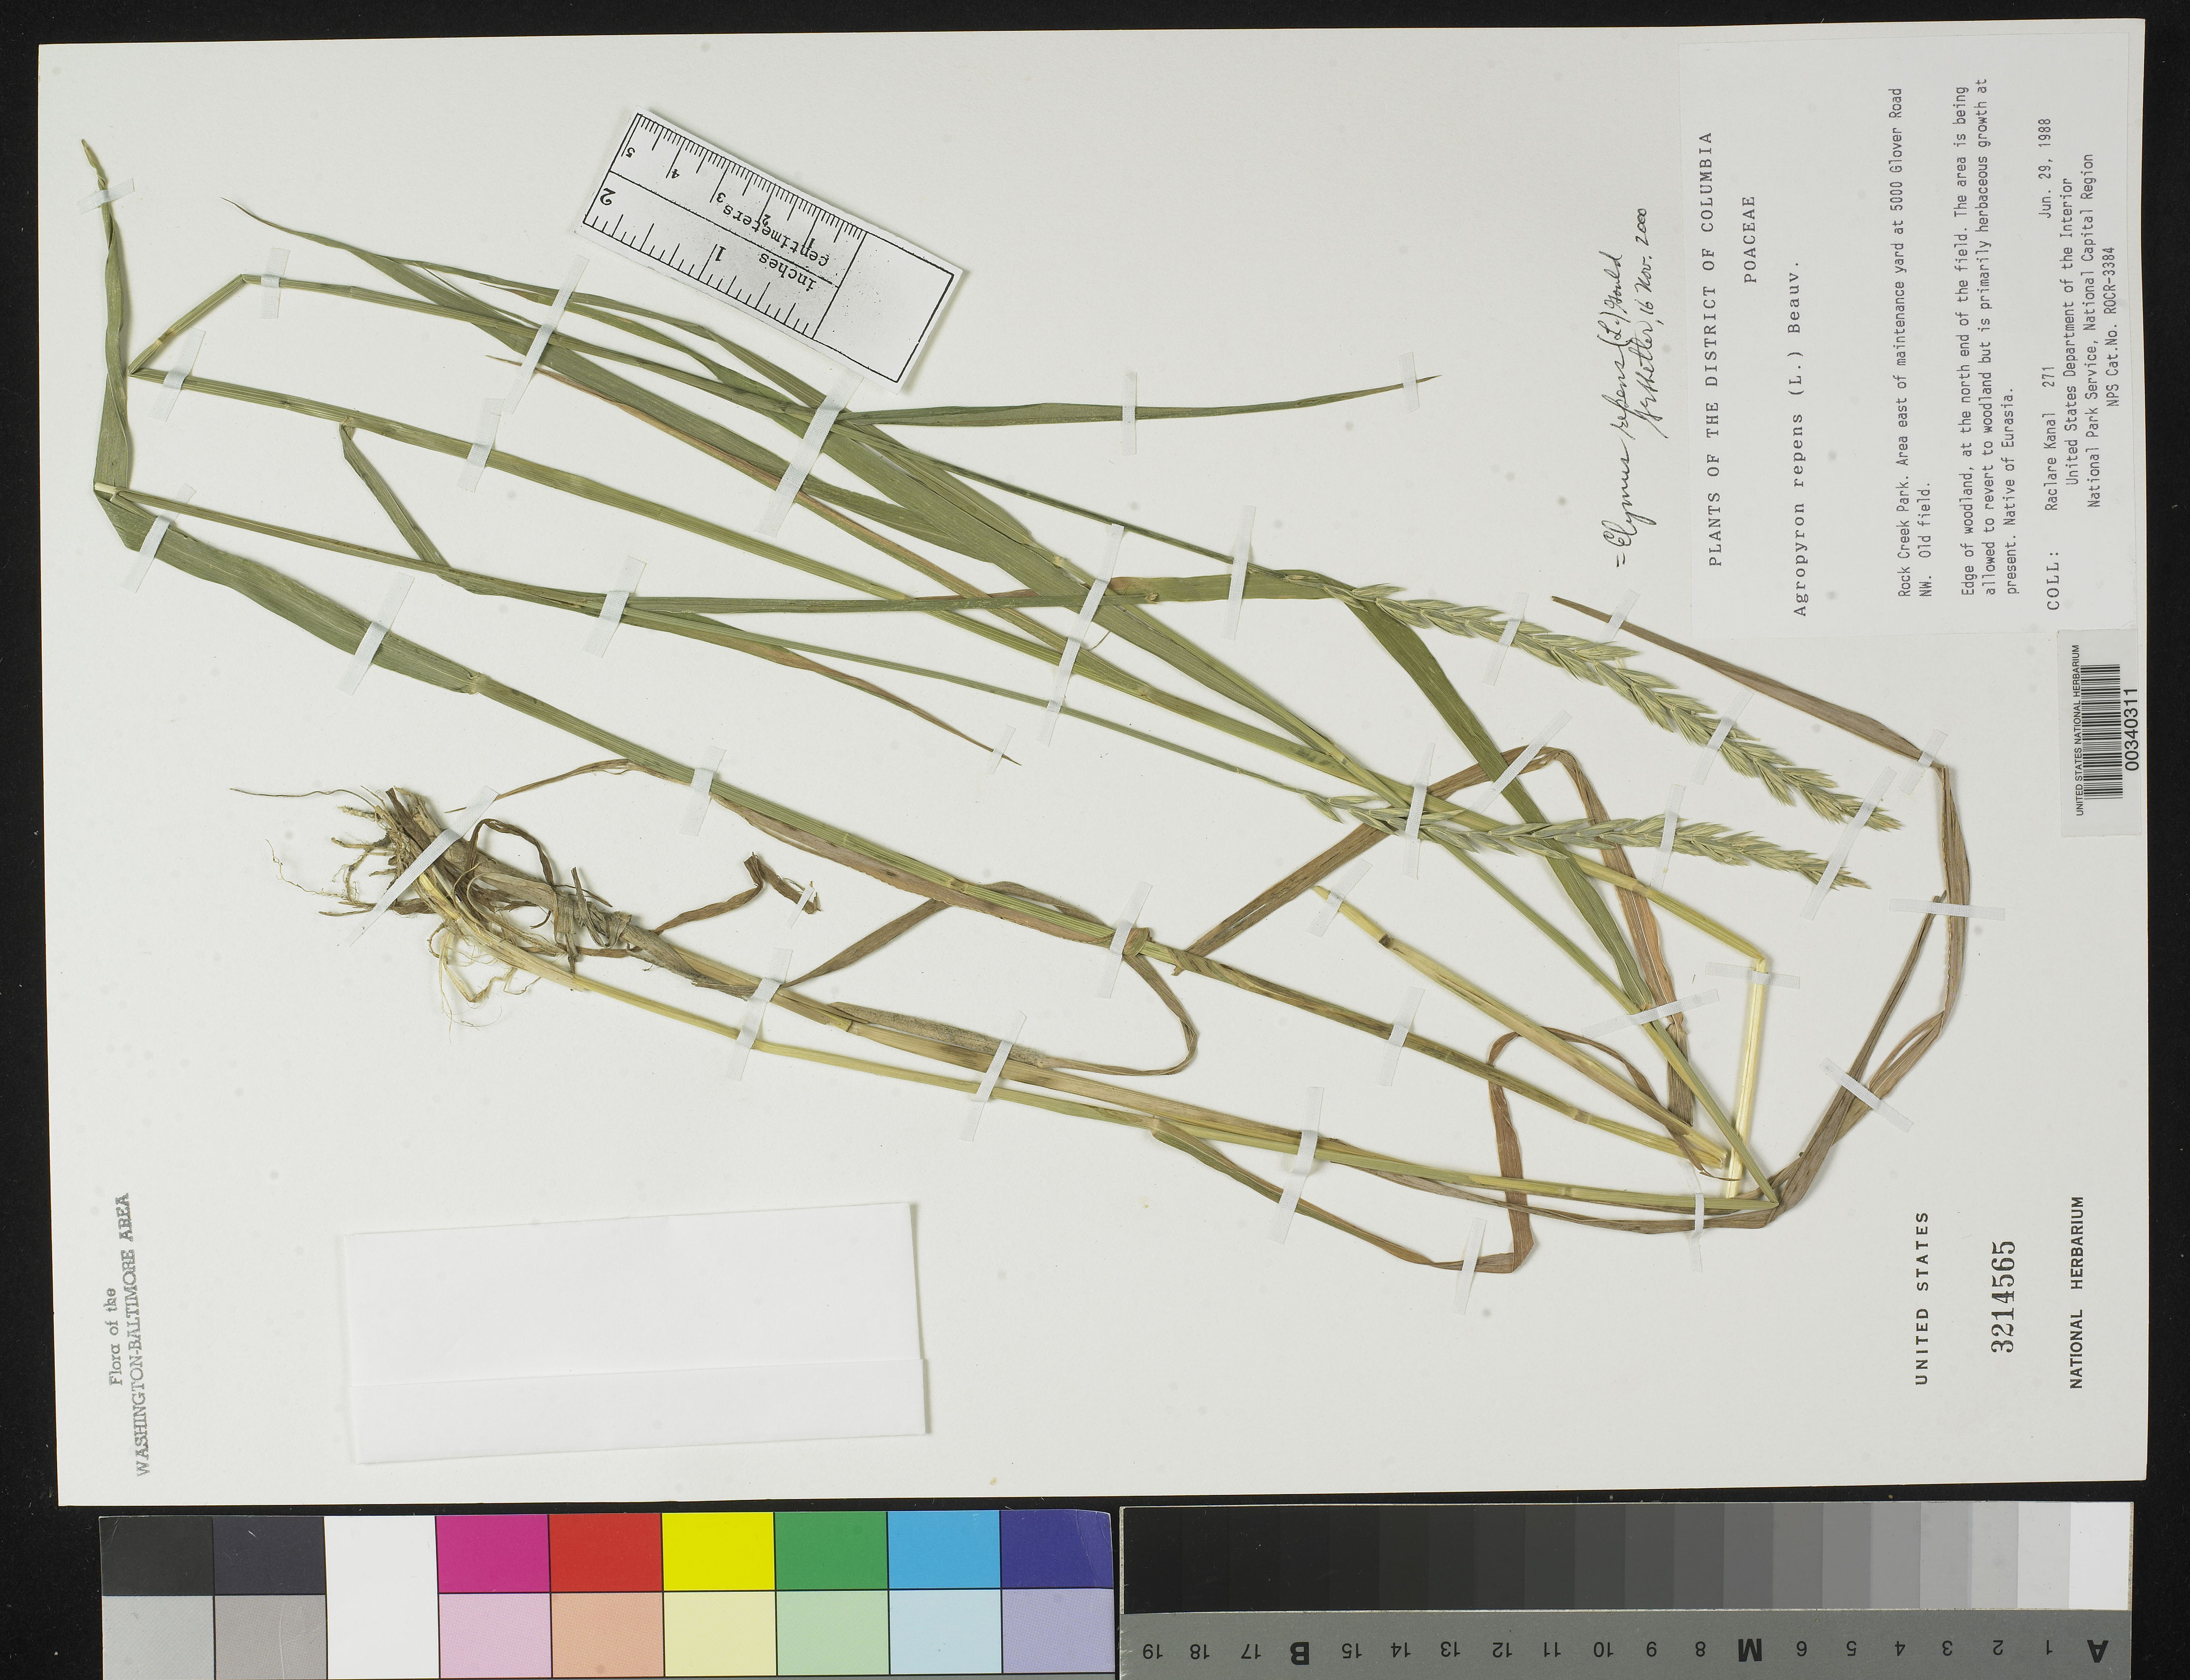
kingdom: Plantae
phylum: Tracheophyta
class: Liliopsida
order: Poales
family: Poaceae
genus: Elymus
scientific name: Elymus repens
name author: (L.) Gould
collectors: R. Kanal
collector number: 271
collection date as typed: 29 Jun 1988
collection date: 1988-06-29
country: United States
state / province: District of Columbia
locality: Rock Creek Park. Behind E of Maintenance Yard of National Park Service Offices Rock Creek Park and Vicinity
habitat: Meadow behind maintenance yard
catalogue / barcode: US 3214565